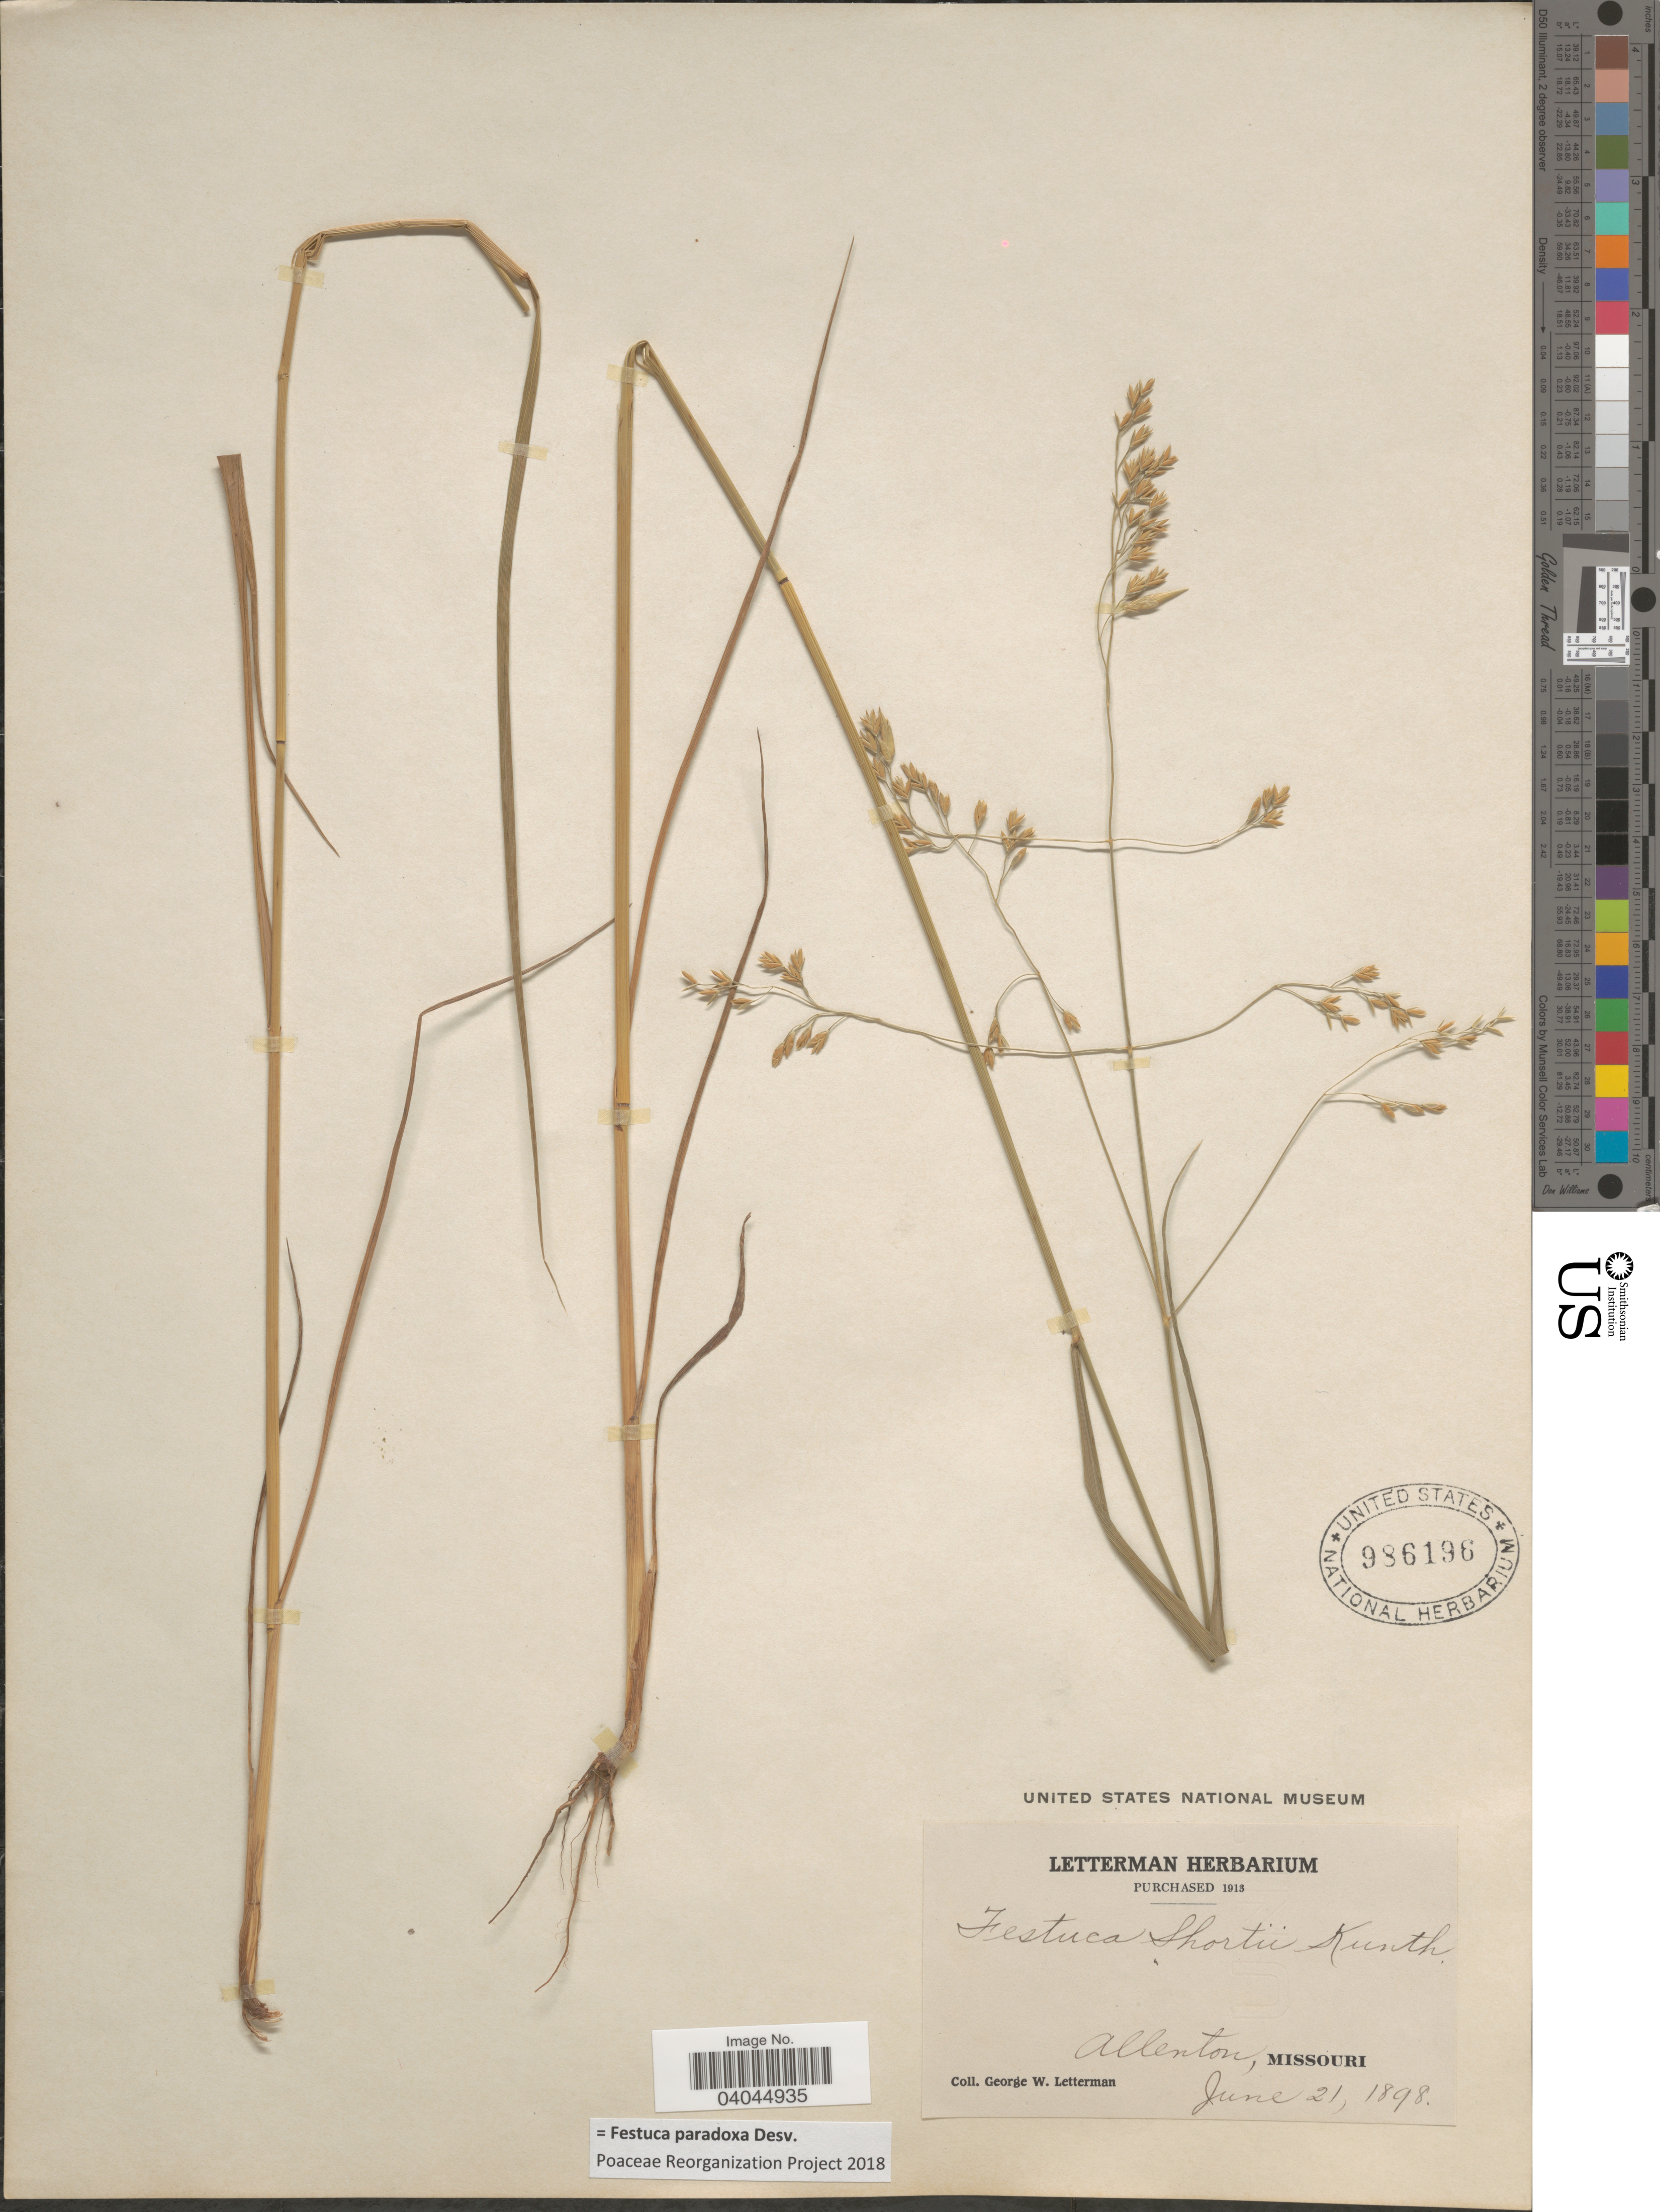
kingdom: Plantae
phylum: Tracheophyta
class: Liliopsida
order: Poales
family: Poaceae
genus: Festuca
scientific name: Festuca paradoxa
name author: Desv.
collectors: G. W. Letterman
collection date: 1898-06-21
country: United States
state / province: Missouri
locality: Allenton.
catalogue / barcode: US 986196